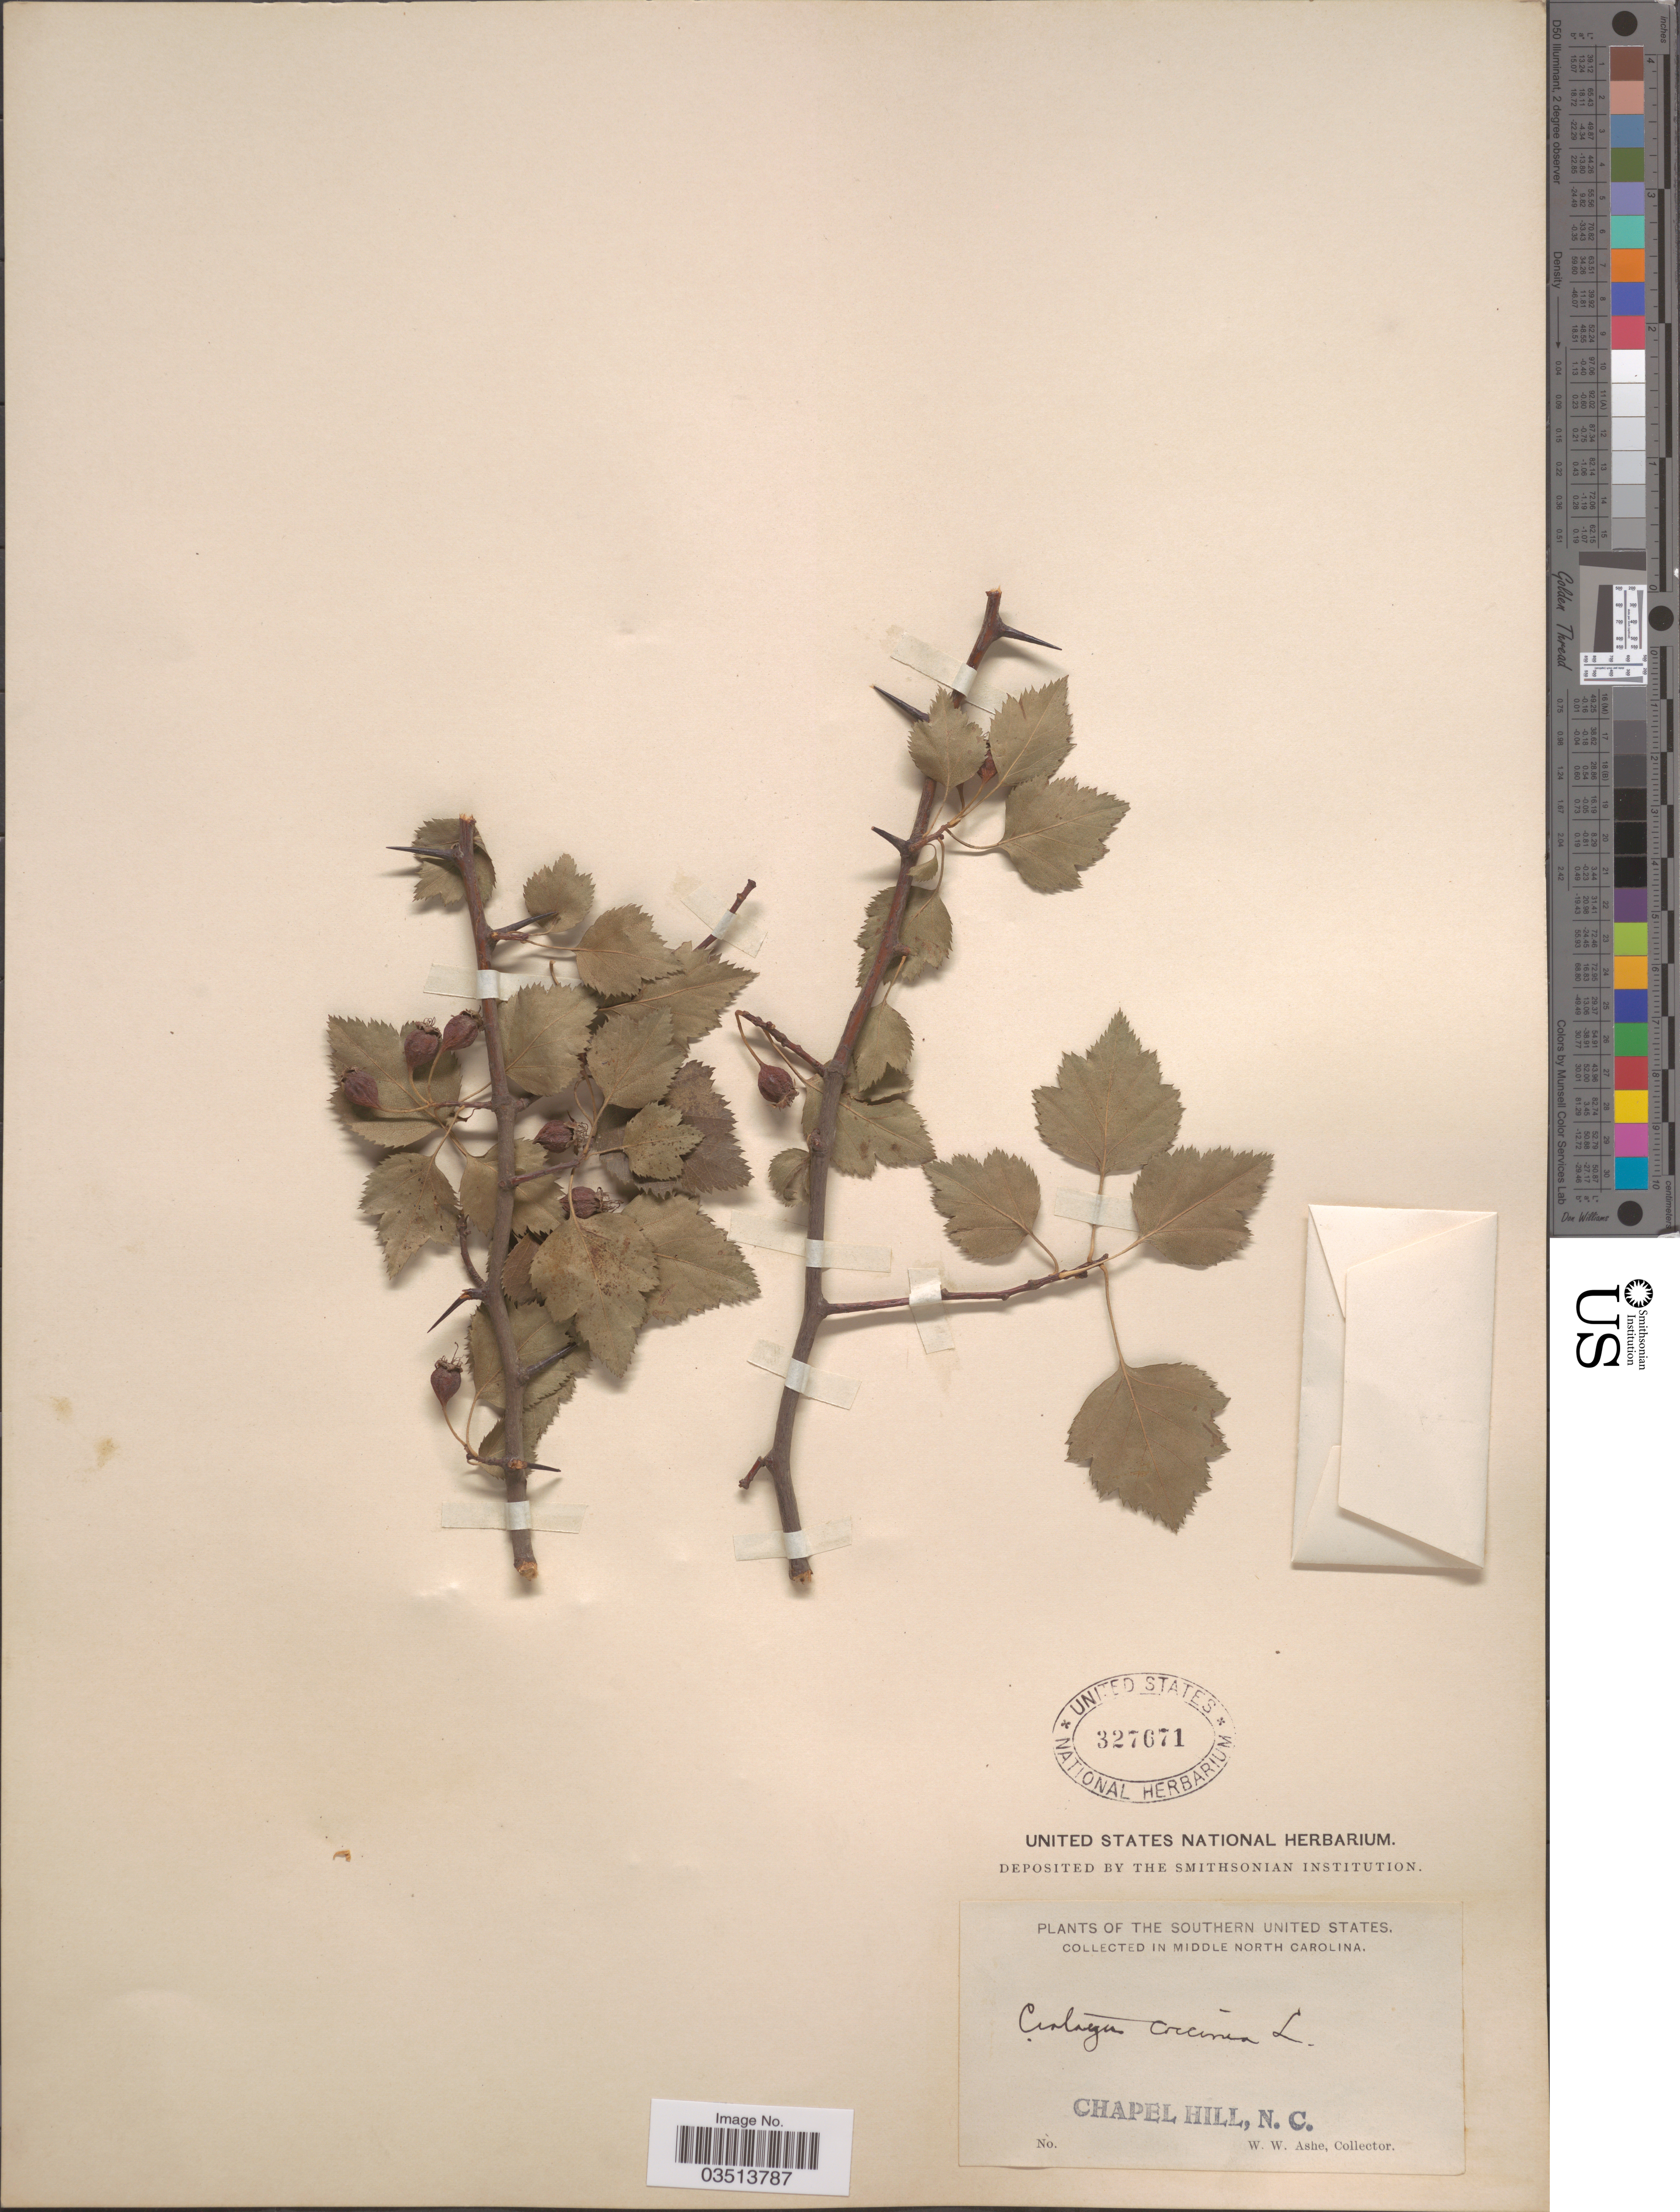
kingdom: Plantae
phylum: Tracheophyta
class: Magnoliopsida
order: Rosales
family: Rosaceae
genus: Crataegus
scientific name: Crataegus coccinea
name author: Ashe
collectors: W. W. Ashe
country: United States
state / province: North Carolina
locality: The Southern United States. In Middle North Carolina. Chapel Hill.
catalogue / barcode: US 327671